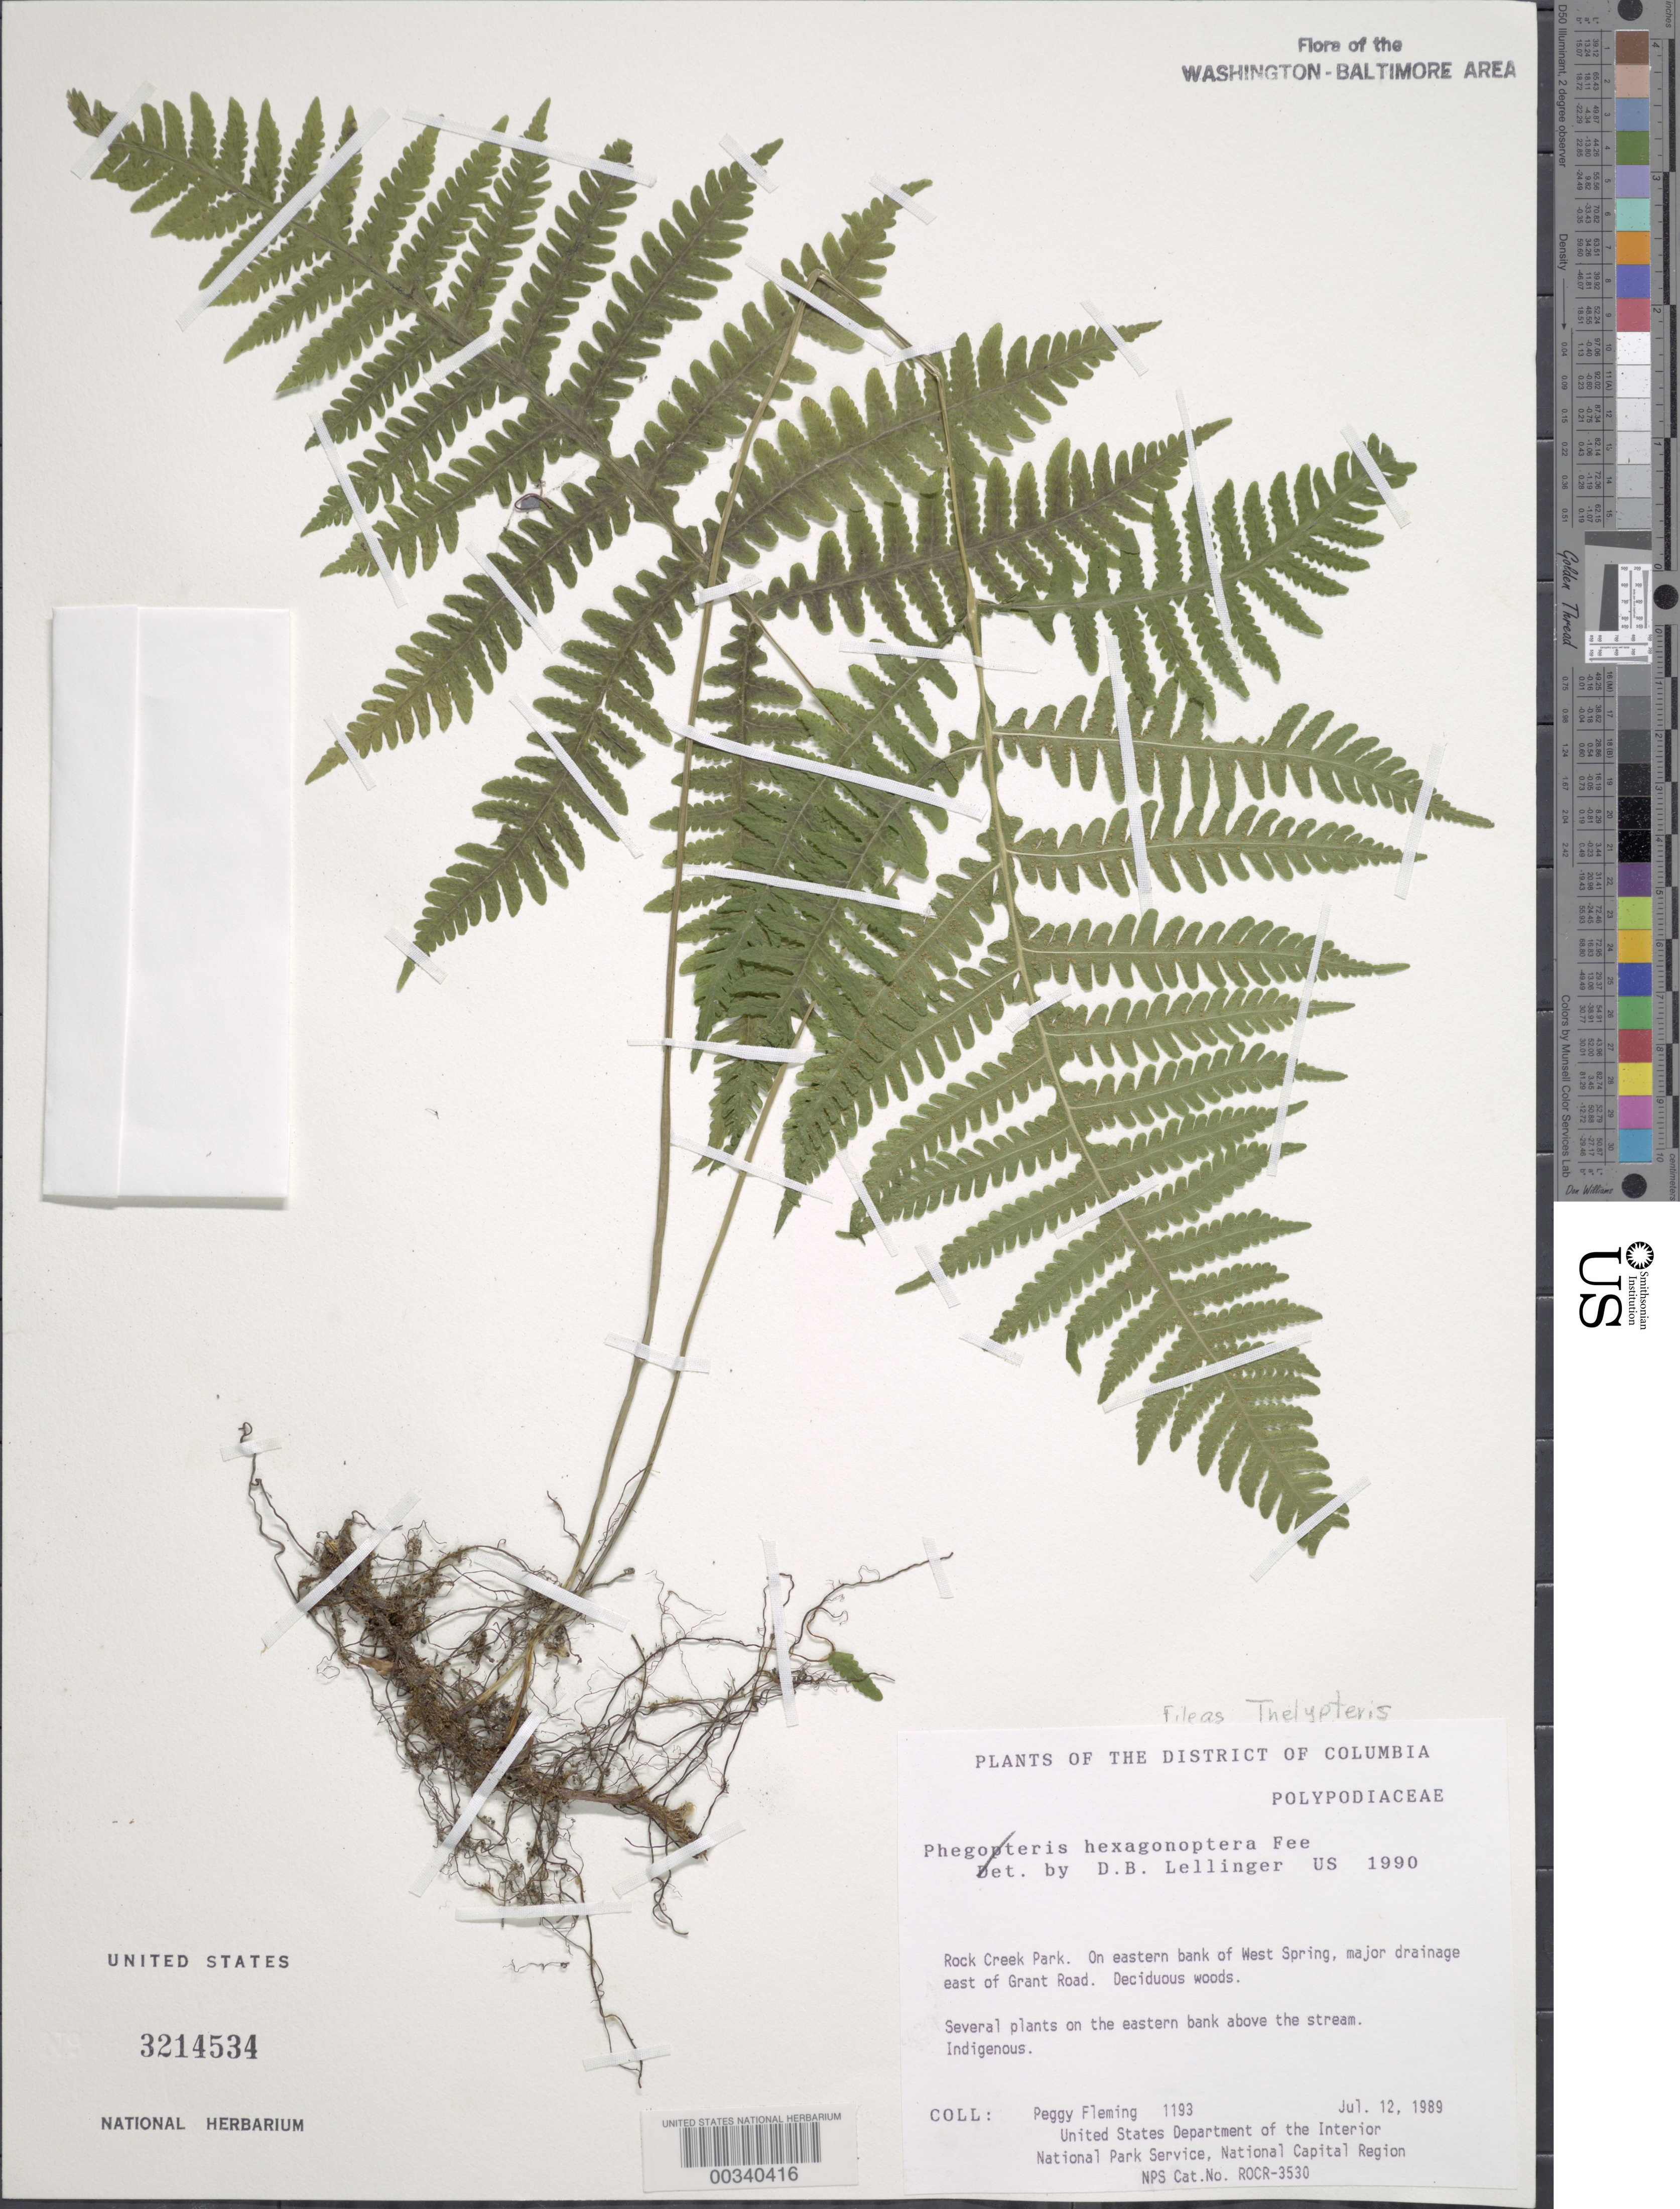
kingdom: Plantae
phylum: Tracheophyta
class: Polypodiopsida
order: Polypodiales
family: Thelypteridaceae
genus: Phegopteris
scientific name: Phegopteris hexagonoptera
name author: (Michx.) Fée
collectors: P. Fleming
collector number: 1193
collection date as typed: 12 Jul 1989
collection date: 1989-07-12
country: United States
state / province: District of Columbia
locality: Rock Creek Park, eastern bank of west Spring, E of Grant Road Rock Creek Park and vicinity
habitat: Bank of stream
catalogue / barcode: US 3214534